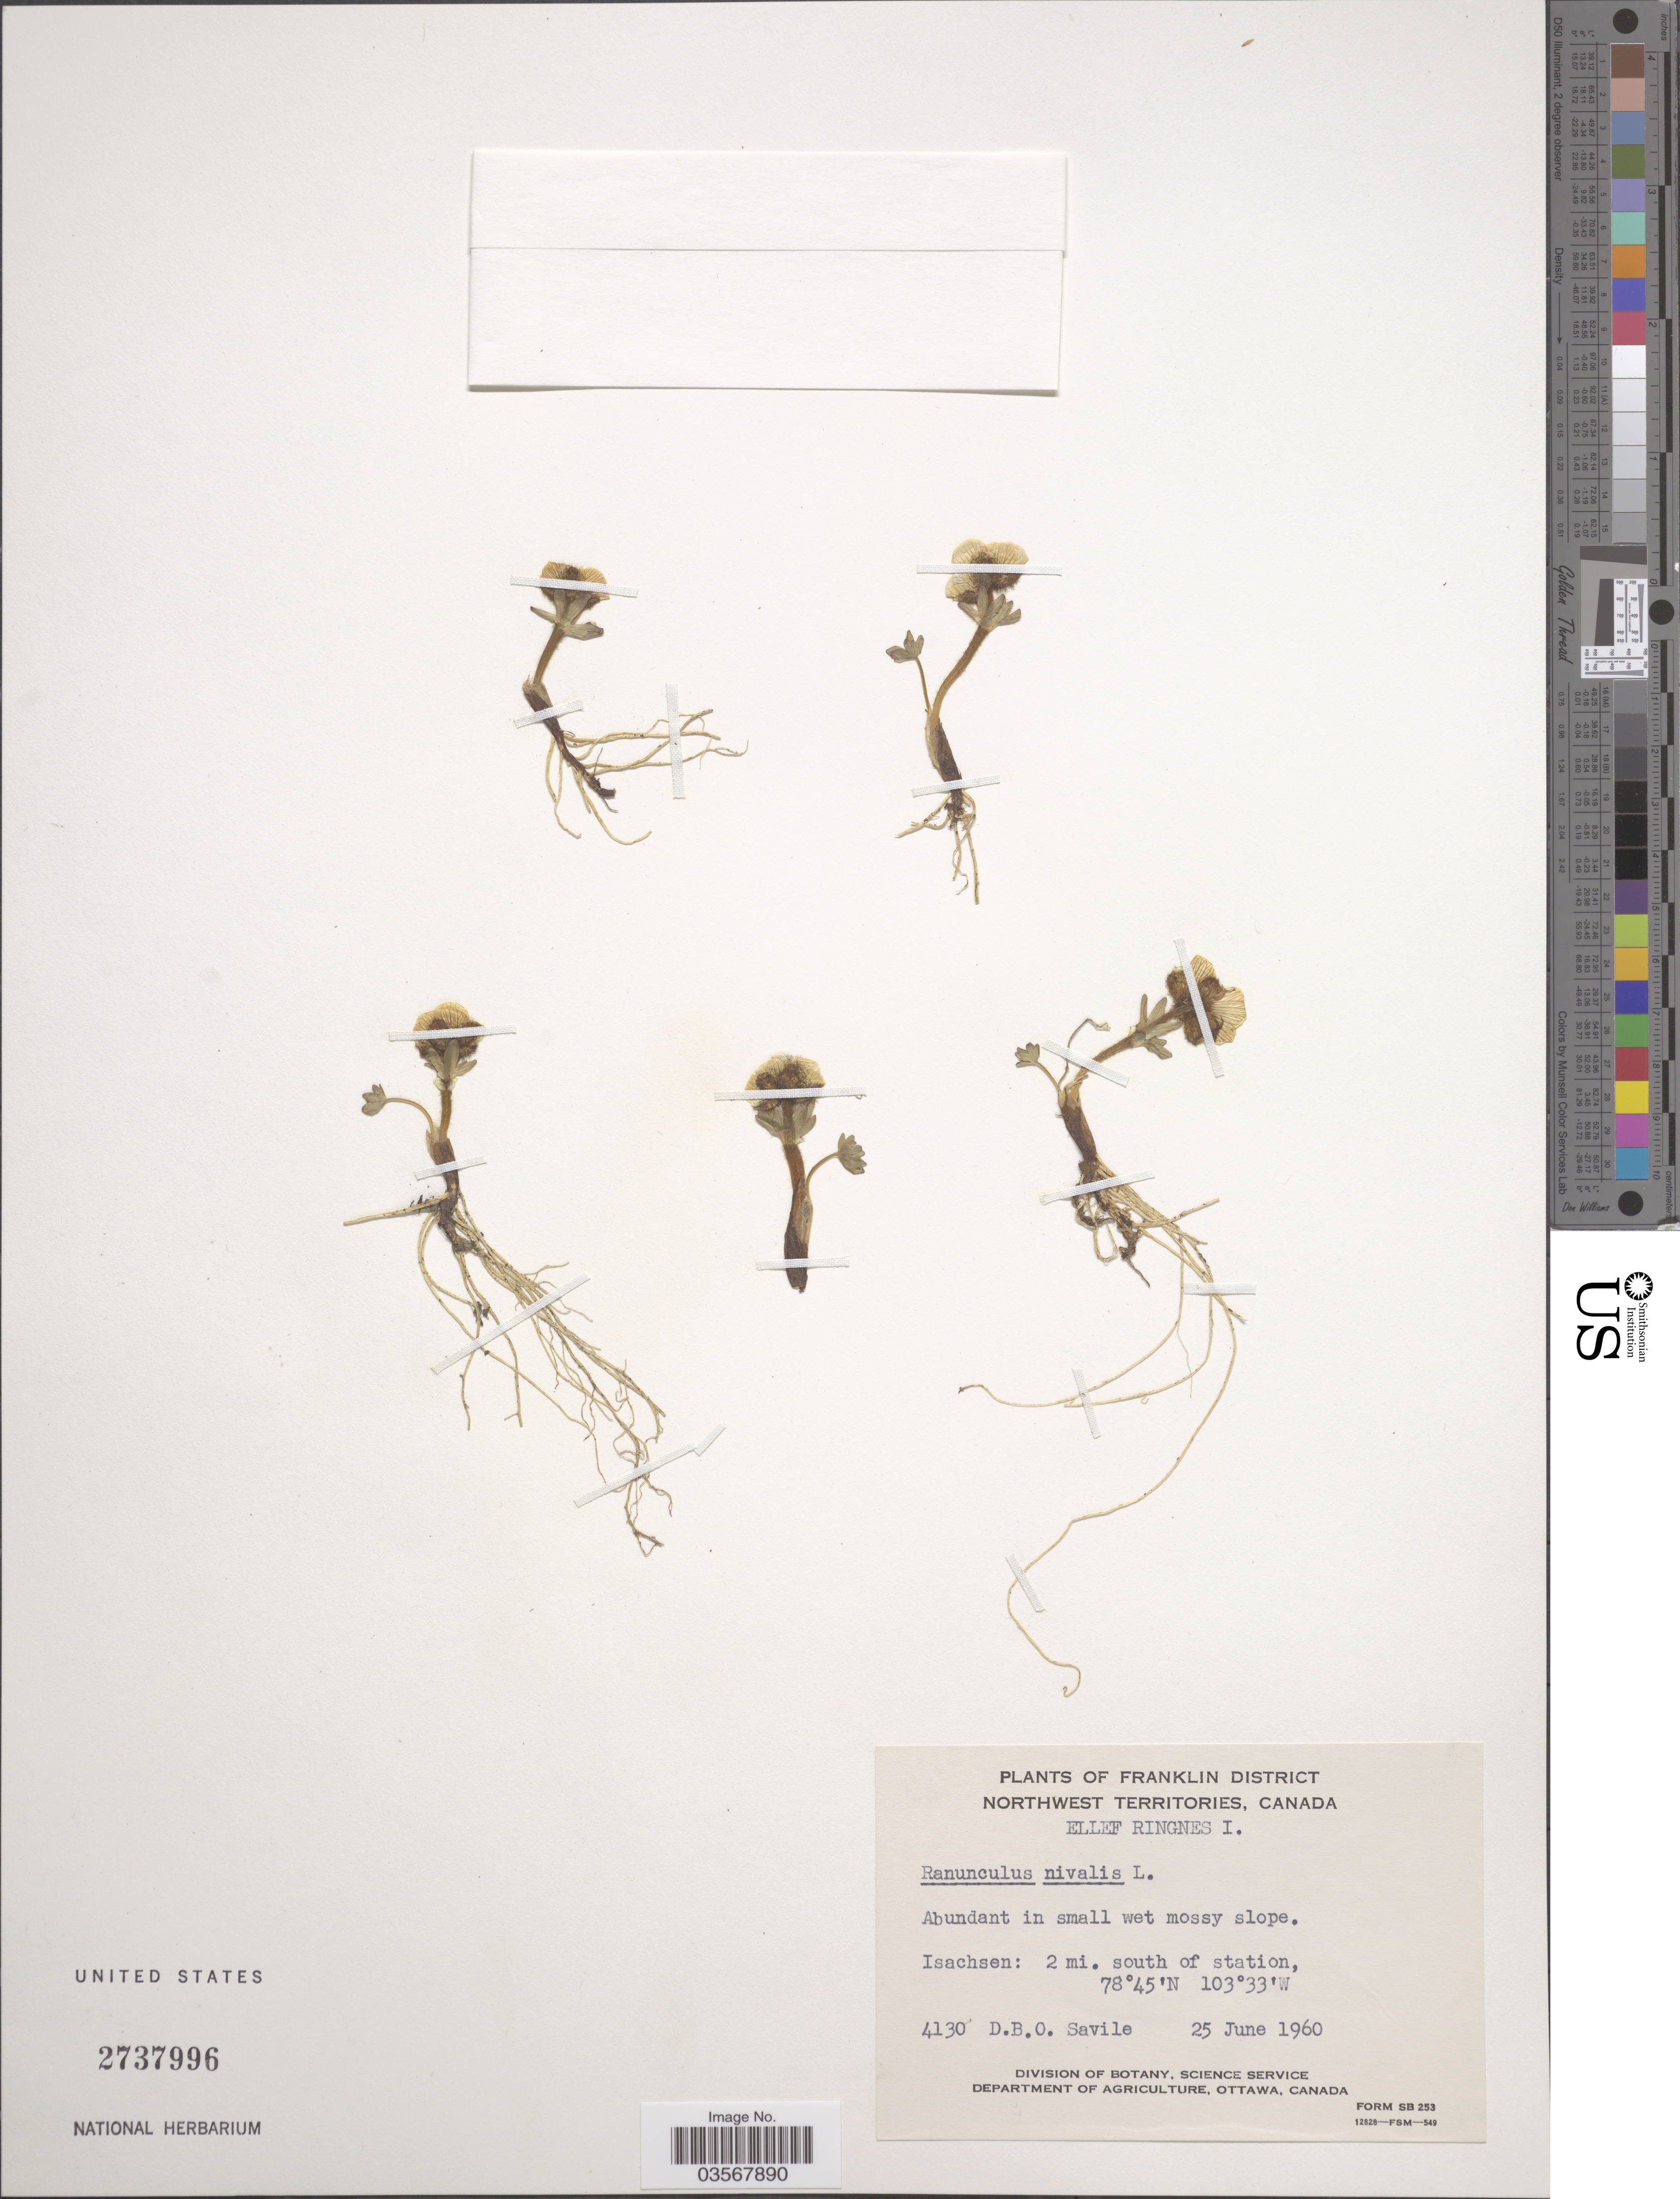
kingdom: Plantae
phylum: Tracheophyta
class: Magnoliopsida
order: Ranunculales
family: Ranunculaceae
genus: Ranunculus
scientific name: Ranunculus nivalis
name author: L.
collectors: D. Savile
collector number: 4130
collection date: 1960-06-25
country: Canada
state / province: Northwest Territories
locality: Franklin District. Ellef Ringnes I. Isachsen: 2 mi. south of station.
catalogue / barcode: US 2737996